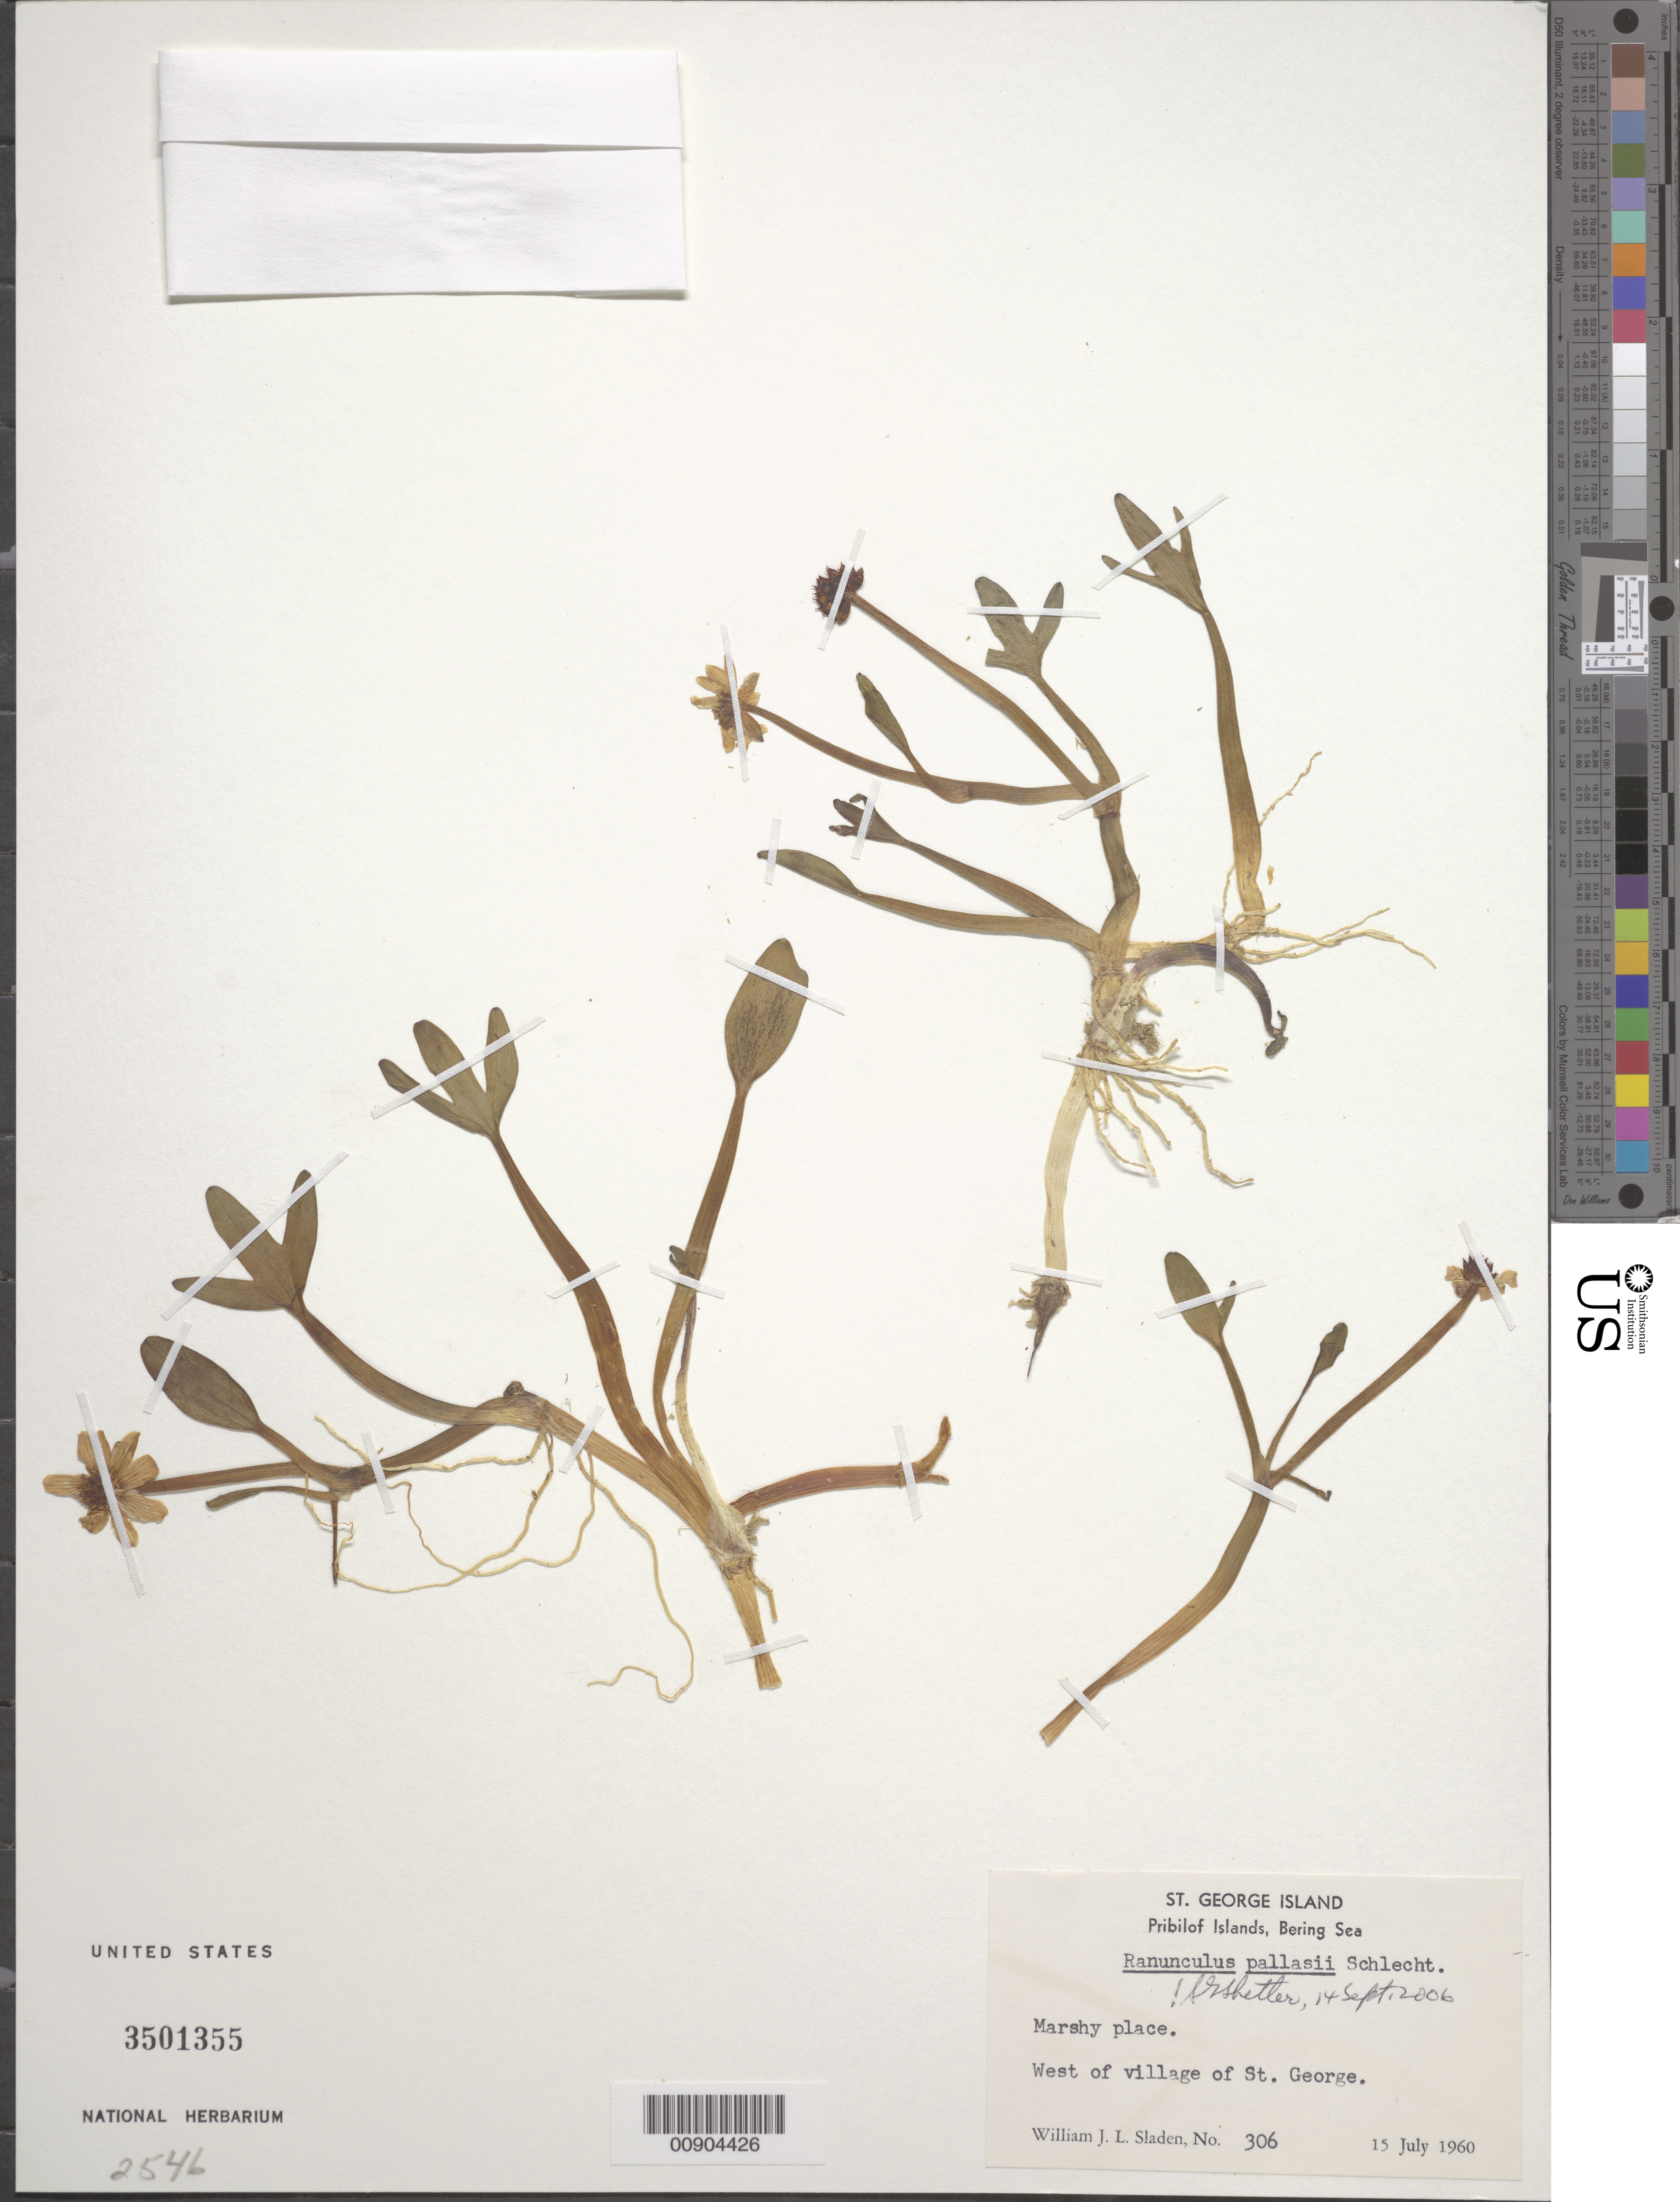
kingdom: Plantae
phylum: Tracheophyta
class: Magnoliopsida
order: Ranunculales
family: Ranunculaceae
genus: Ranunculus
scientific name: Ranunculus pallasii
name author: Schltdl.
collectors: W. Sladen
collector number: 306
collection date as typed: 15 Jul 1960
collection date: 1960-07-15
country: United States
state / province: Alaska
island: St. George Island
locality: St. George Island. West of village of St. George., Bering Sea, Pribilof Islands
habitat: Marshy place.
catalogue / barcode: US 3501355